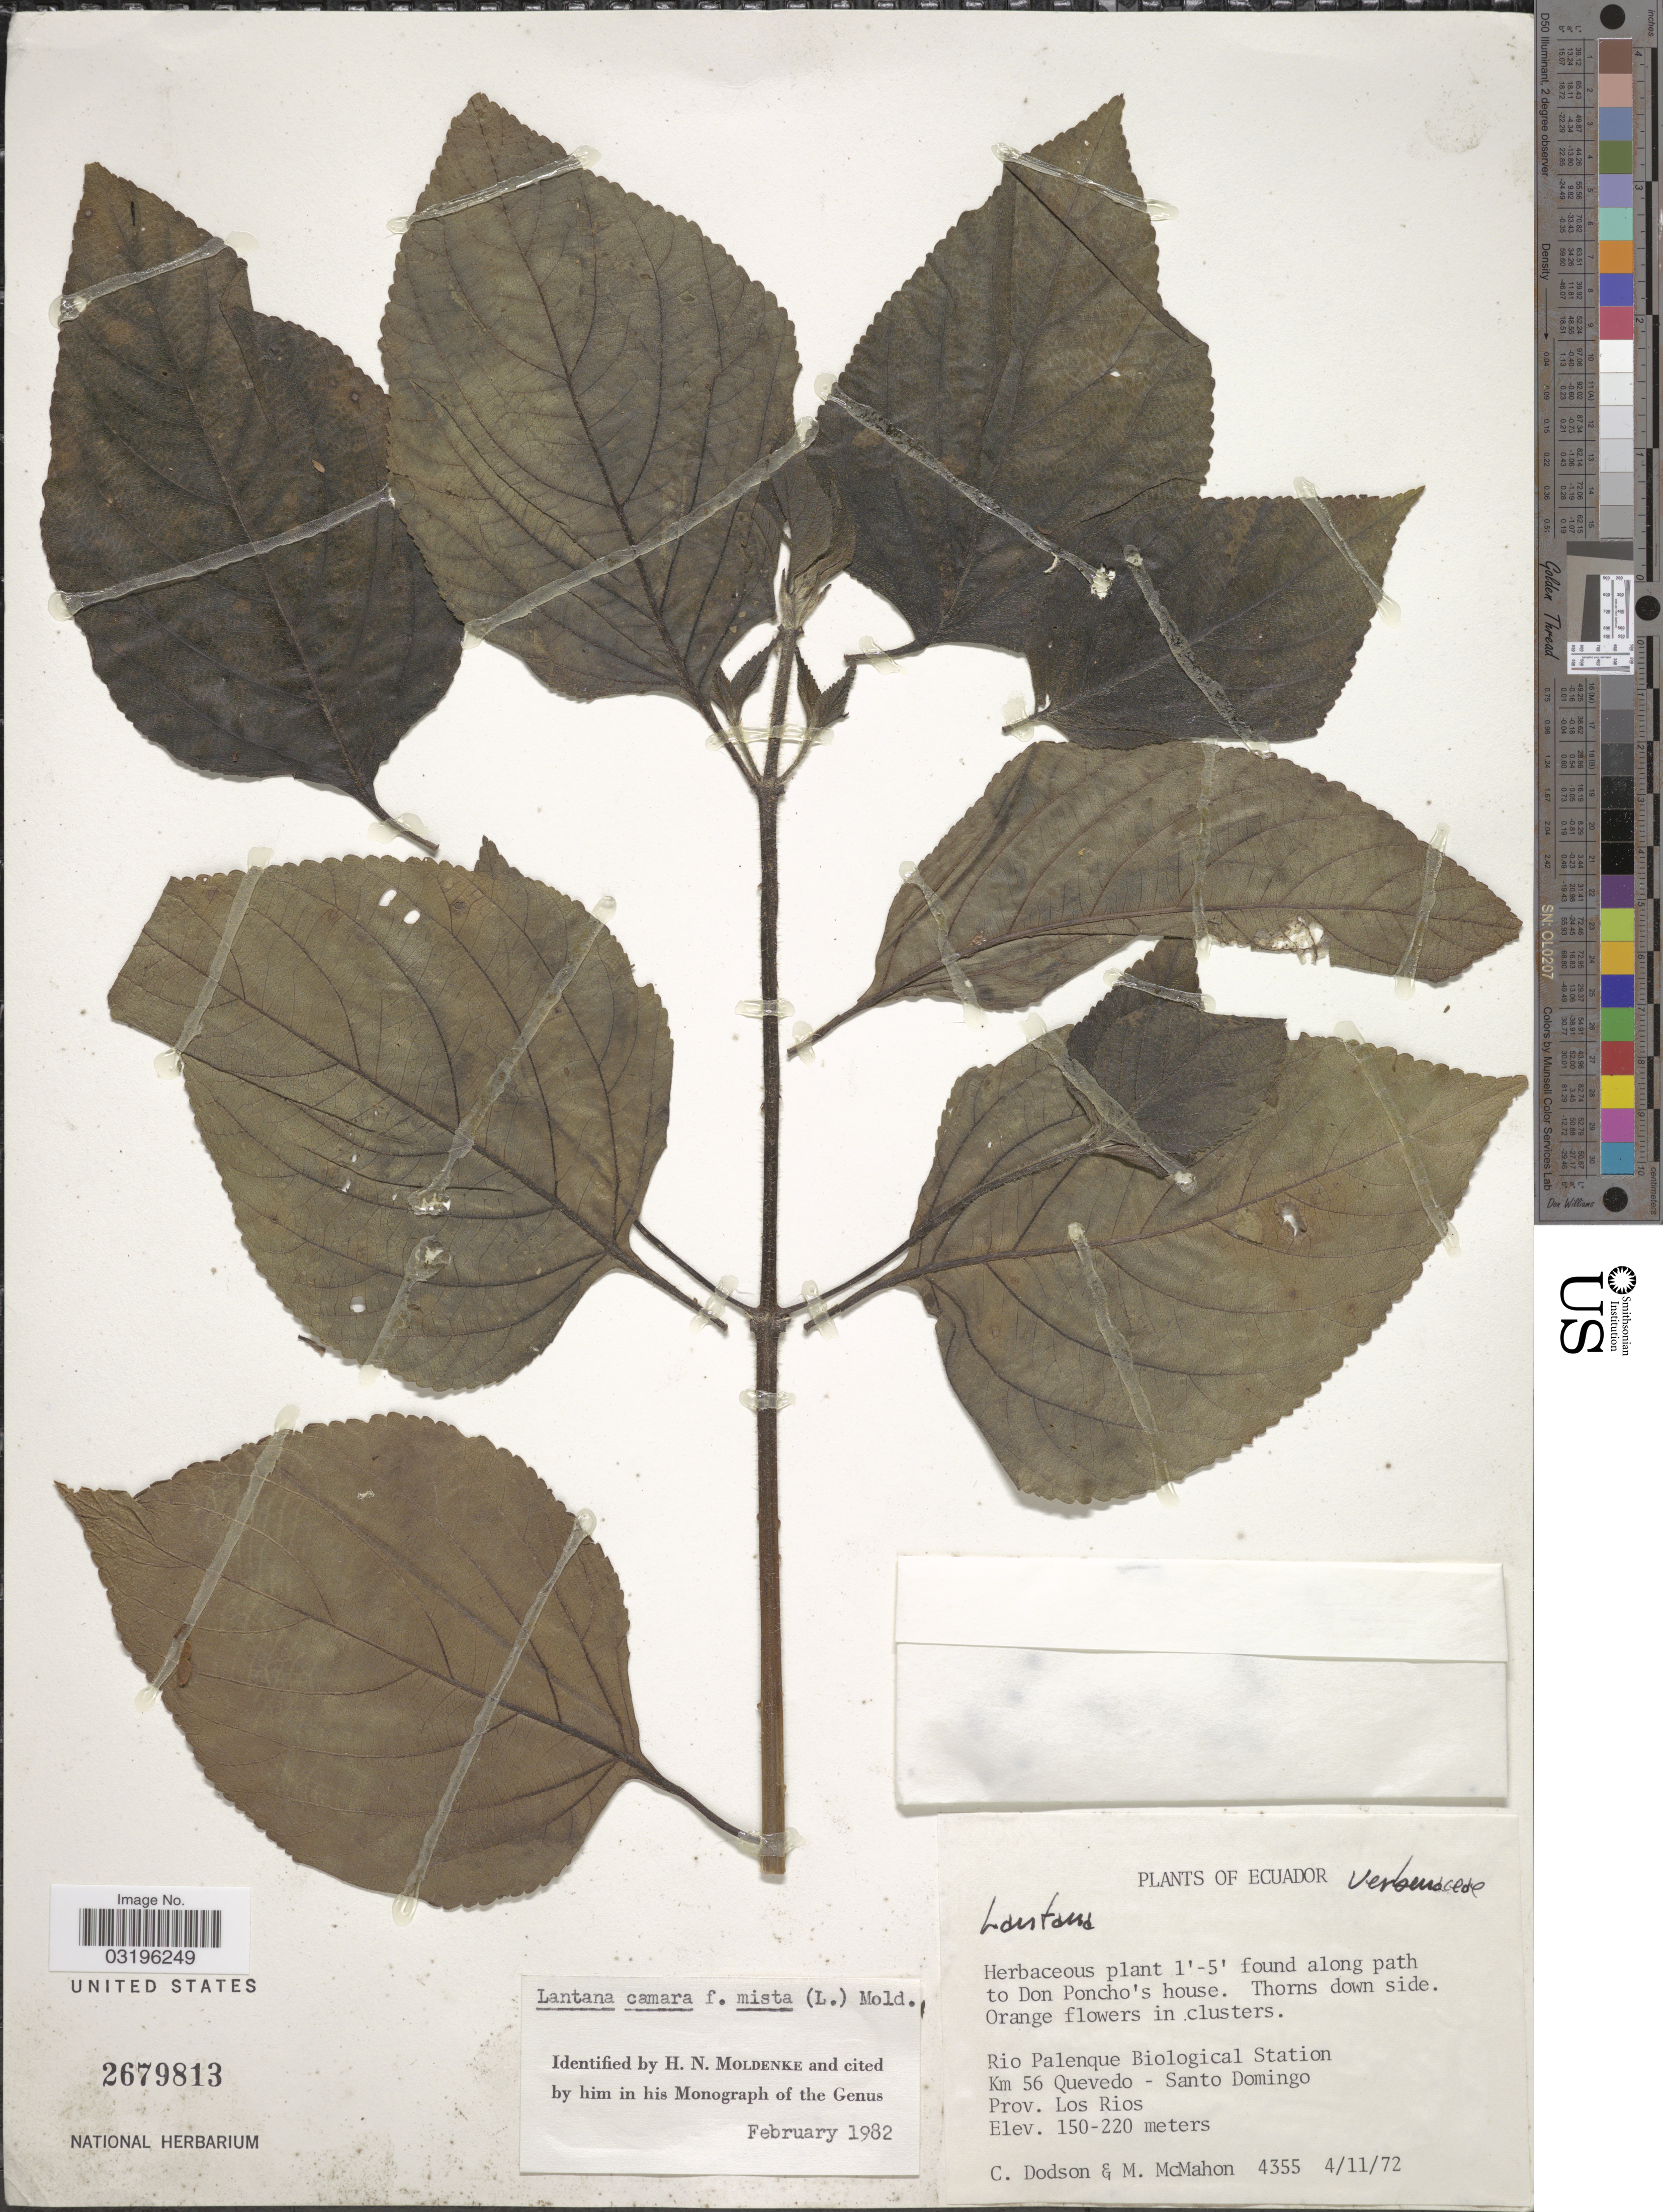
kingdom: Plantae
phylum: Tracheophyta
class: Magnoliopsida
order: Lamiales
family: Verbenaceae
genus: Lantana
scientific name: Lantana camara var. mista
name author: (L.) L.H. Bailey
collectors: C. Dodson & M. McMahon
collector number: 4355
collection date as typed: Transcribed d/m/y: 4/11/72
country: Ecuador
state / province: Los Ríos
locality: Rio Palenque Biological Station. Km 56 Quevedo - Santo Domingo.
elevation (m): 150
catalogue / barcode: US 2679813